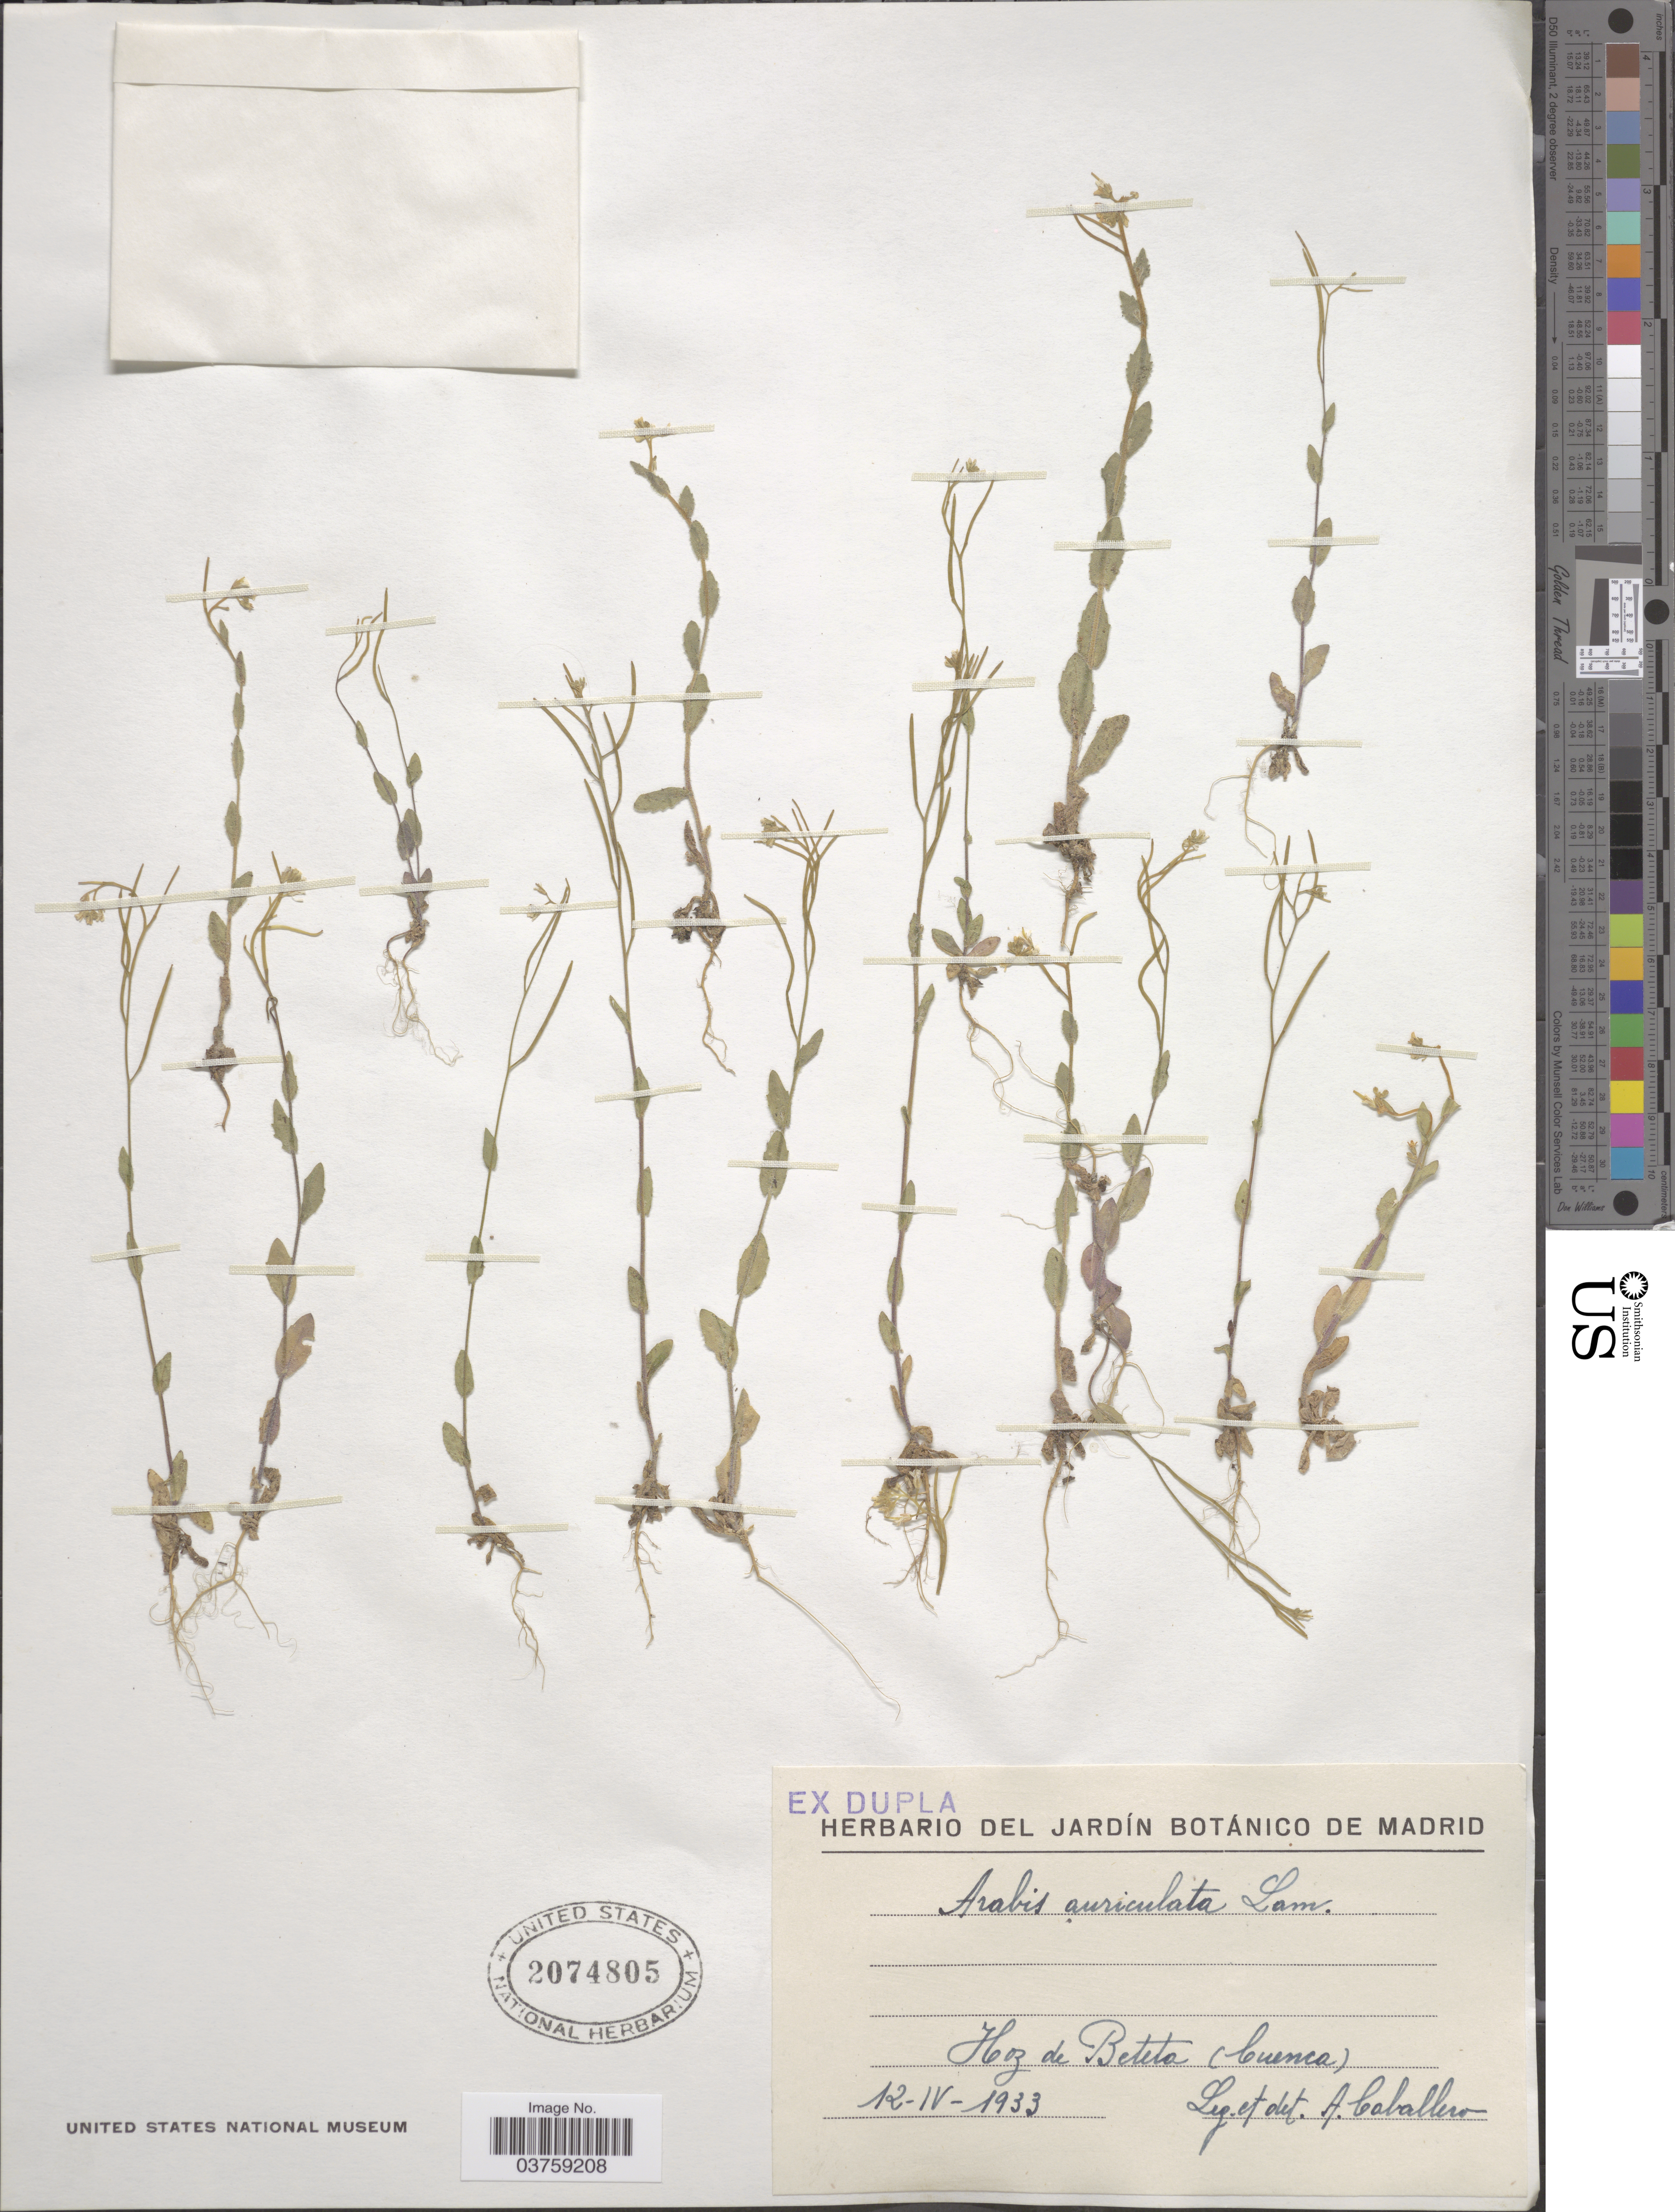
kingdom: Plantae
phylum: Tracheophyta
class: Magnoliopsida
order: Brassicales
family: Brassicaceae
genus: Arabis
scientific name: Arabis auriculata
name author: Lam.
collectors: A. Caballero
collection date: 1933-04-12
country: Spain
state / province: Madrid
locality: Hoz de Beteta (Cuenca).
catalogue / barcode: US 2074805